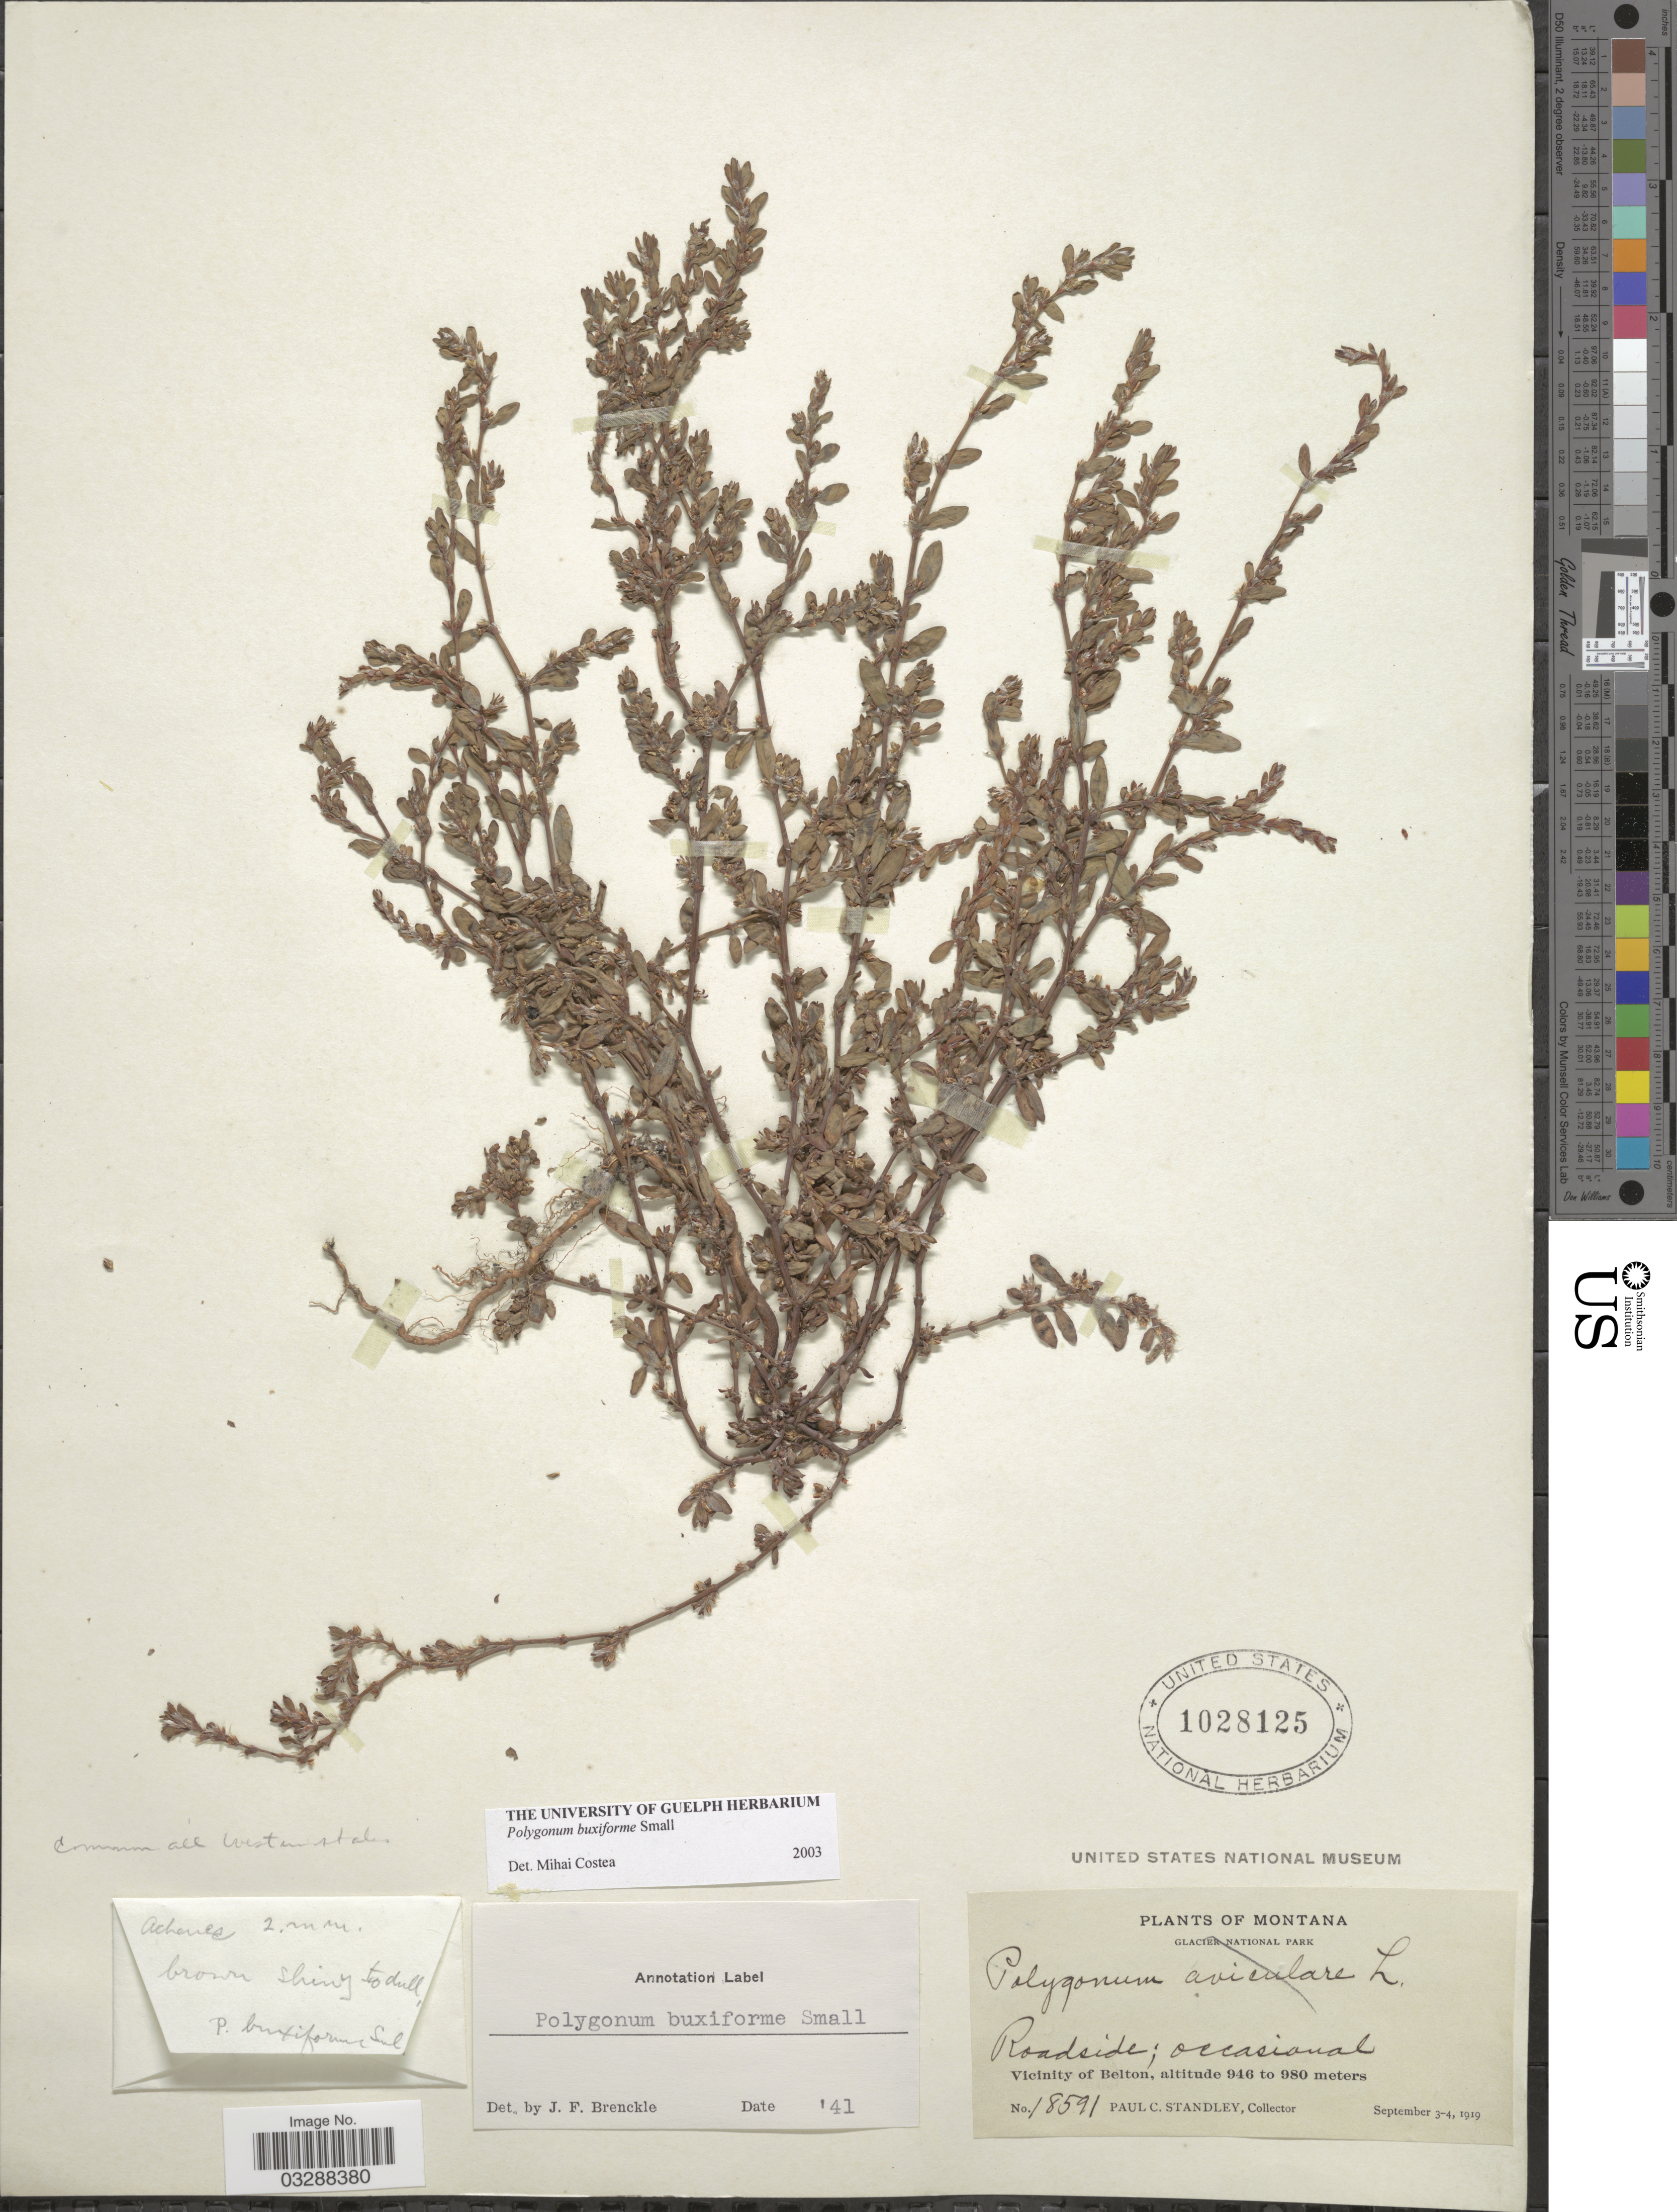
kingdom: Plantae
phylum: Tracheophyta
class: Magnoliopsida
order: Caryophyllales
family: Polygonaceae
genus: Polygonum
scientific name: Polygonum buxiforme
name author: Small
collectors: P. C. Standley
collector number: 18591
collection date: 1919-09-03/1919-09-04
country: United States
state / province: Montana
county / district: Flathead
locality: Glacier National Park, Vicinity of Belton.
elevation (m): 946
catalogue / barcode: US 1028125